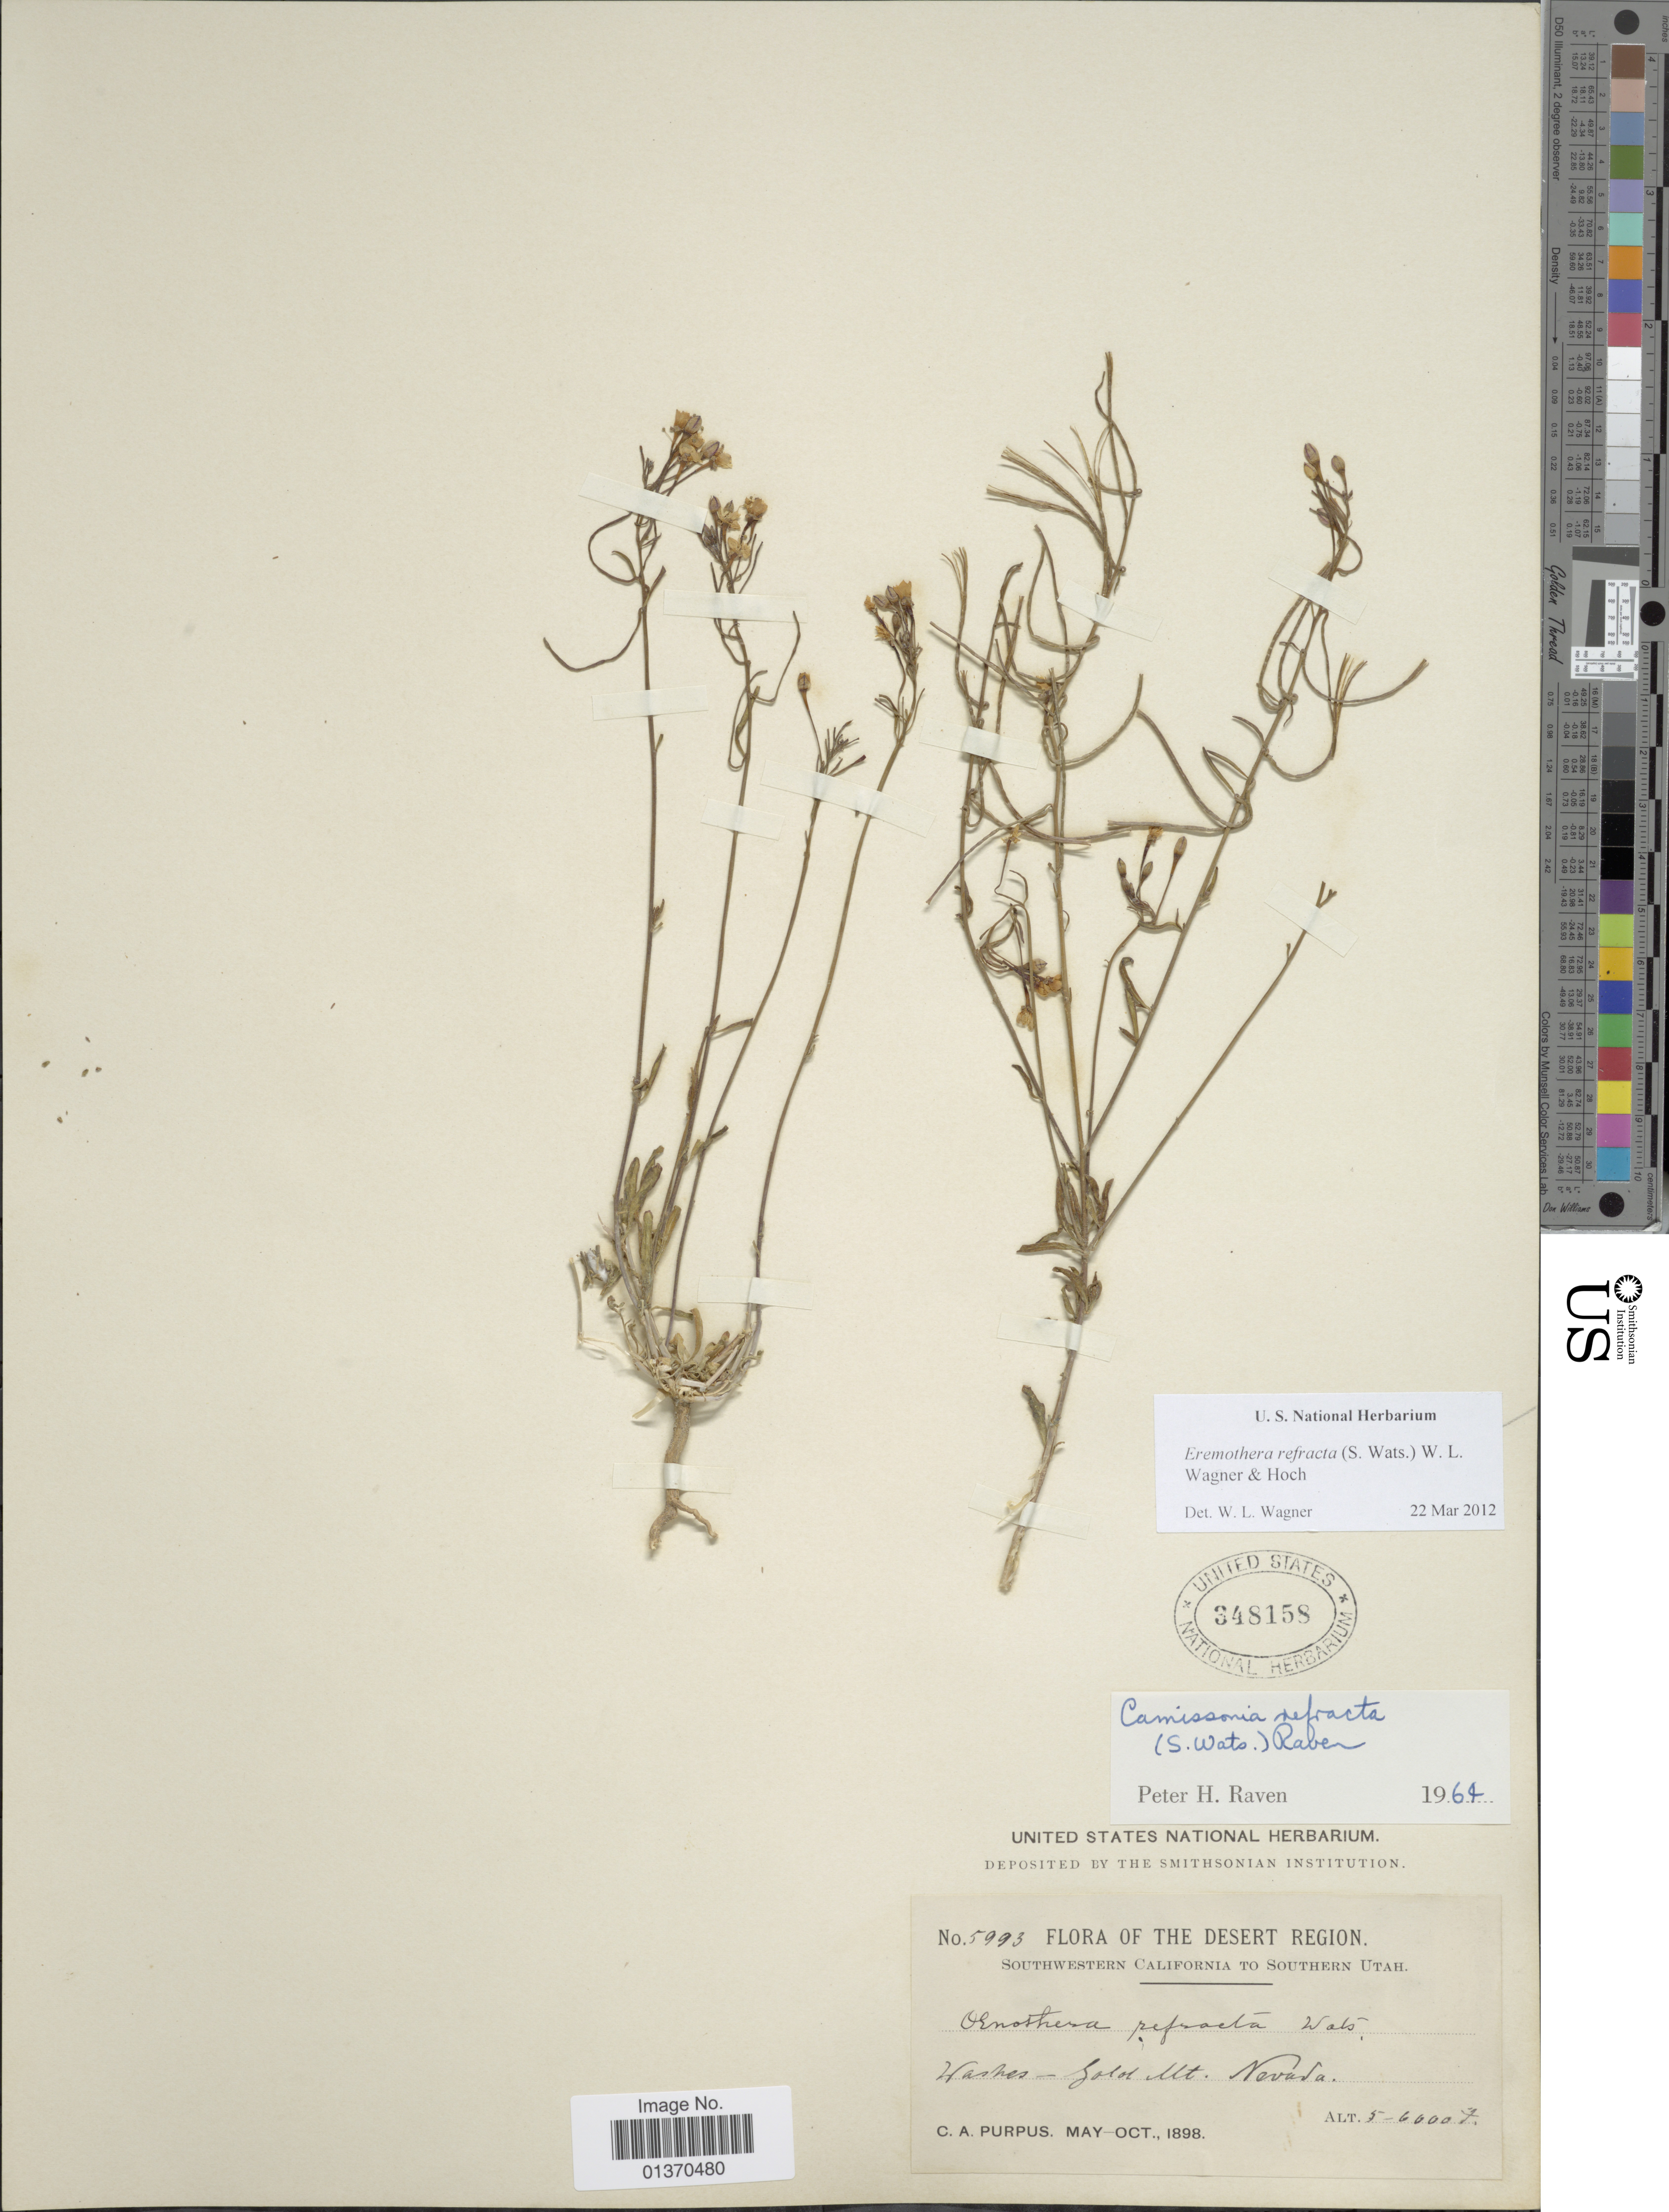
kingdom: Plantae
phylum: Tracheophyta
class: Magnoliopsida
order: Myrtales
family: Onagraceae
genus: Eremothera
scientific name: Eremothera refracta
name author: (S. Watson) W.L. Wagner & Hoch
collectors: C. A. Purpus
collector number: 5993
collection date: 1898-05/1898-10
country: United States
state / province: Nevada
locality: Desert Region, Southwestern California to Southern Utah, Washes - Gold Mt. Nevada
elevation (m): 1524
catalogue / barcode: US 348158